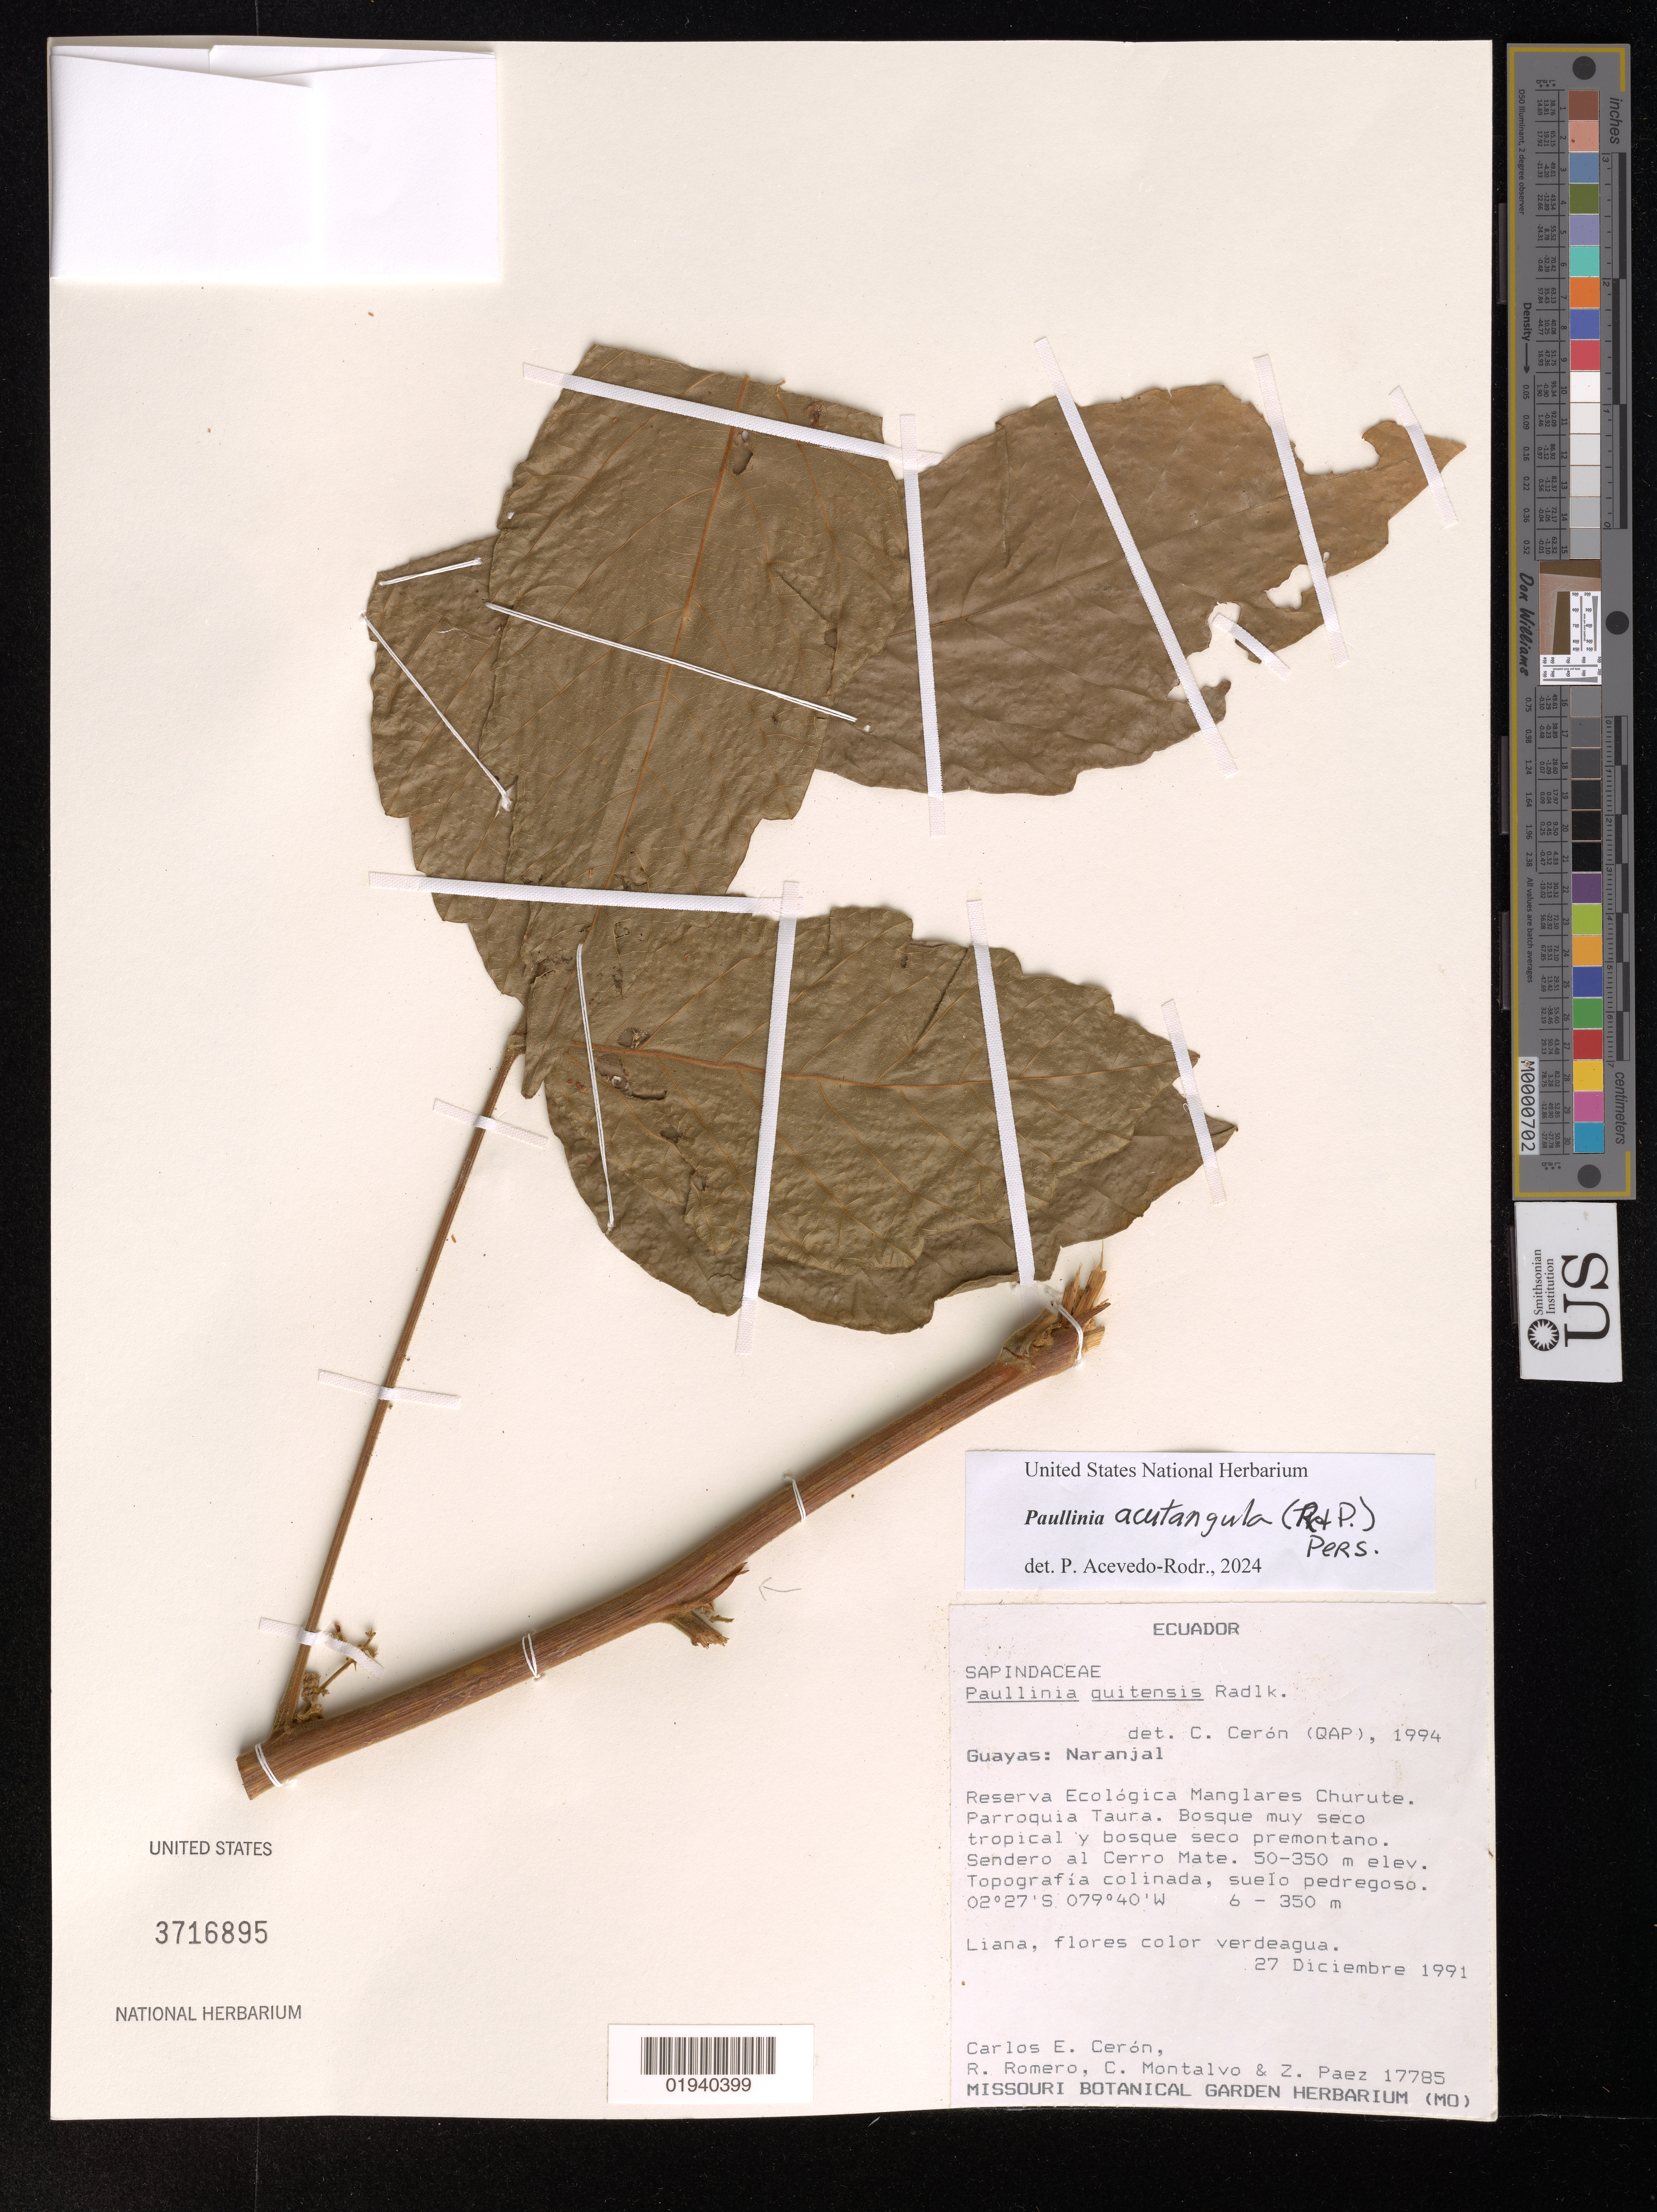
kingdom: Plantae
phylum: Tracheophyta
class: Magnoliopsida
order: Sapindales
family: Sapindaceae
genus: Paullinia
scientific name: Paullinia acutangula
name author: (Ruiz & Pav.) Pers.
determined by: Acevedo-Rodriguez, P., (US), Smithsonian Institution - National Museum of Natural History (UNITED STATES)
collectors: C. E. Cerón M., R. Romero, C. Montalvo & Z. Paéz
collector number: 17785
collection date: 1991-12-27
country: Ecuador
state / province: Guayas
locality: Naranjal. Reserva Ecológica Manglares Churute. Parroquia Taura. Sendero al Cerro Mate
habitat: Bosque muy seco tropical y bosque seco premontano. Topografía colinada, suelo pedregoso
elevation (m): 6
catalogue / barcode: US 3716895